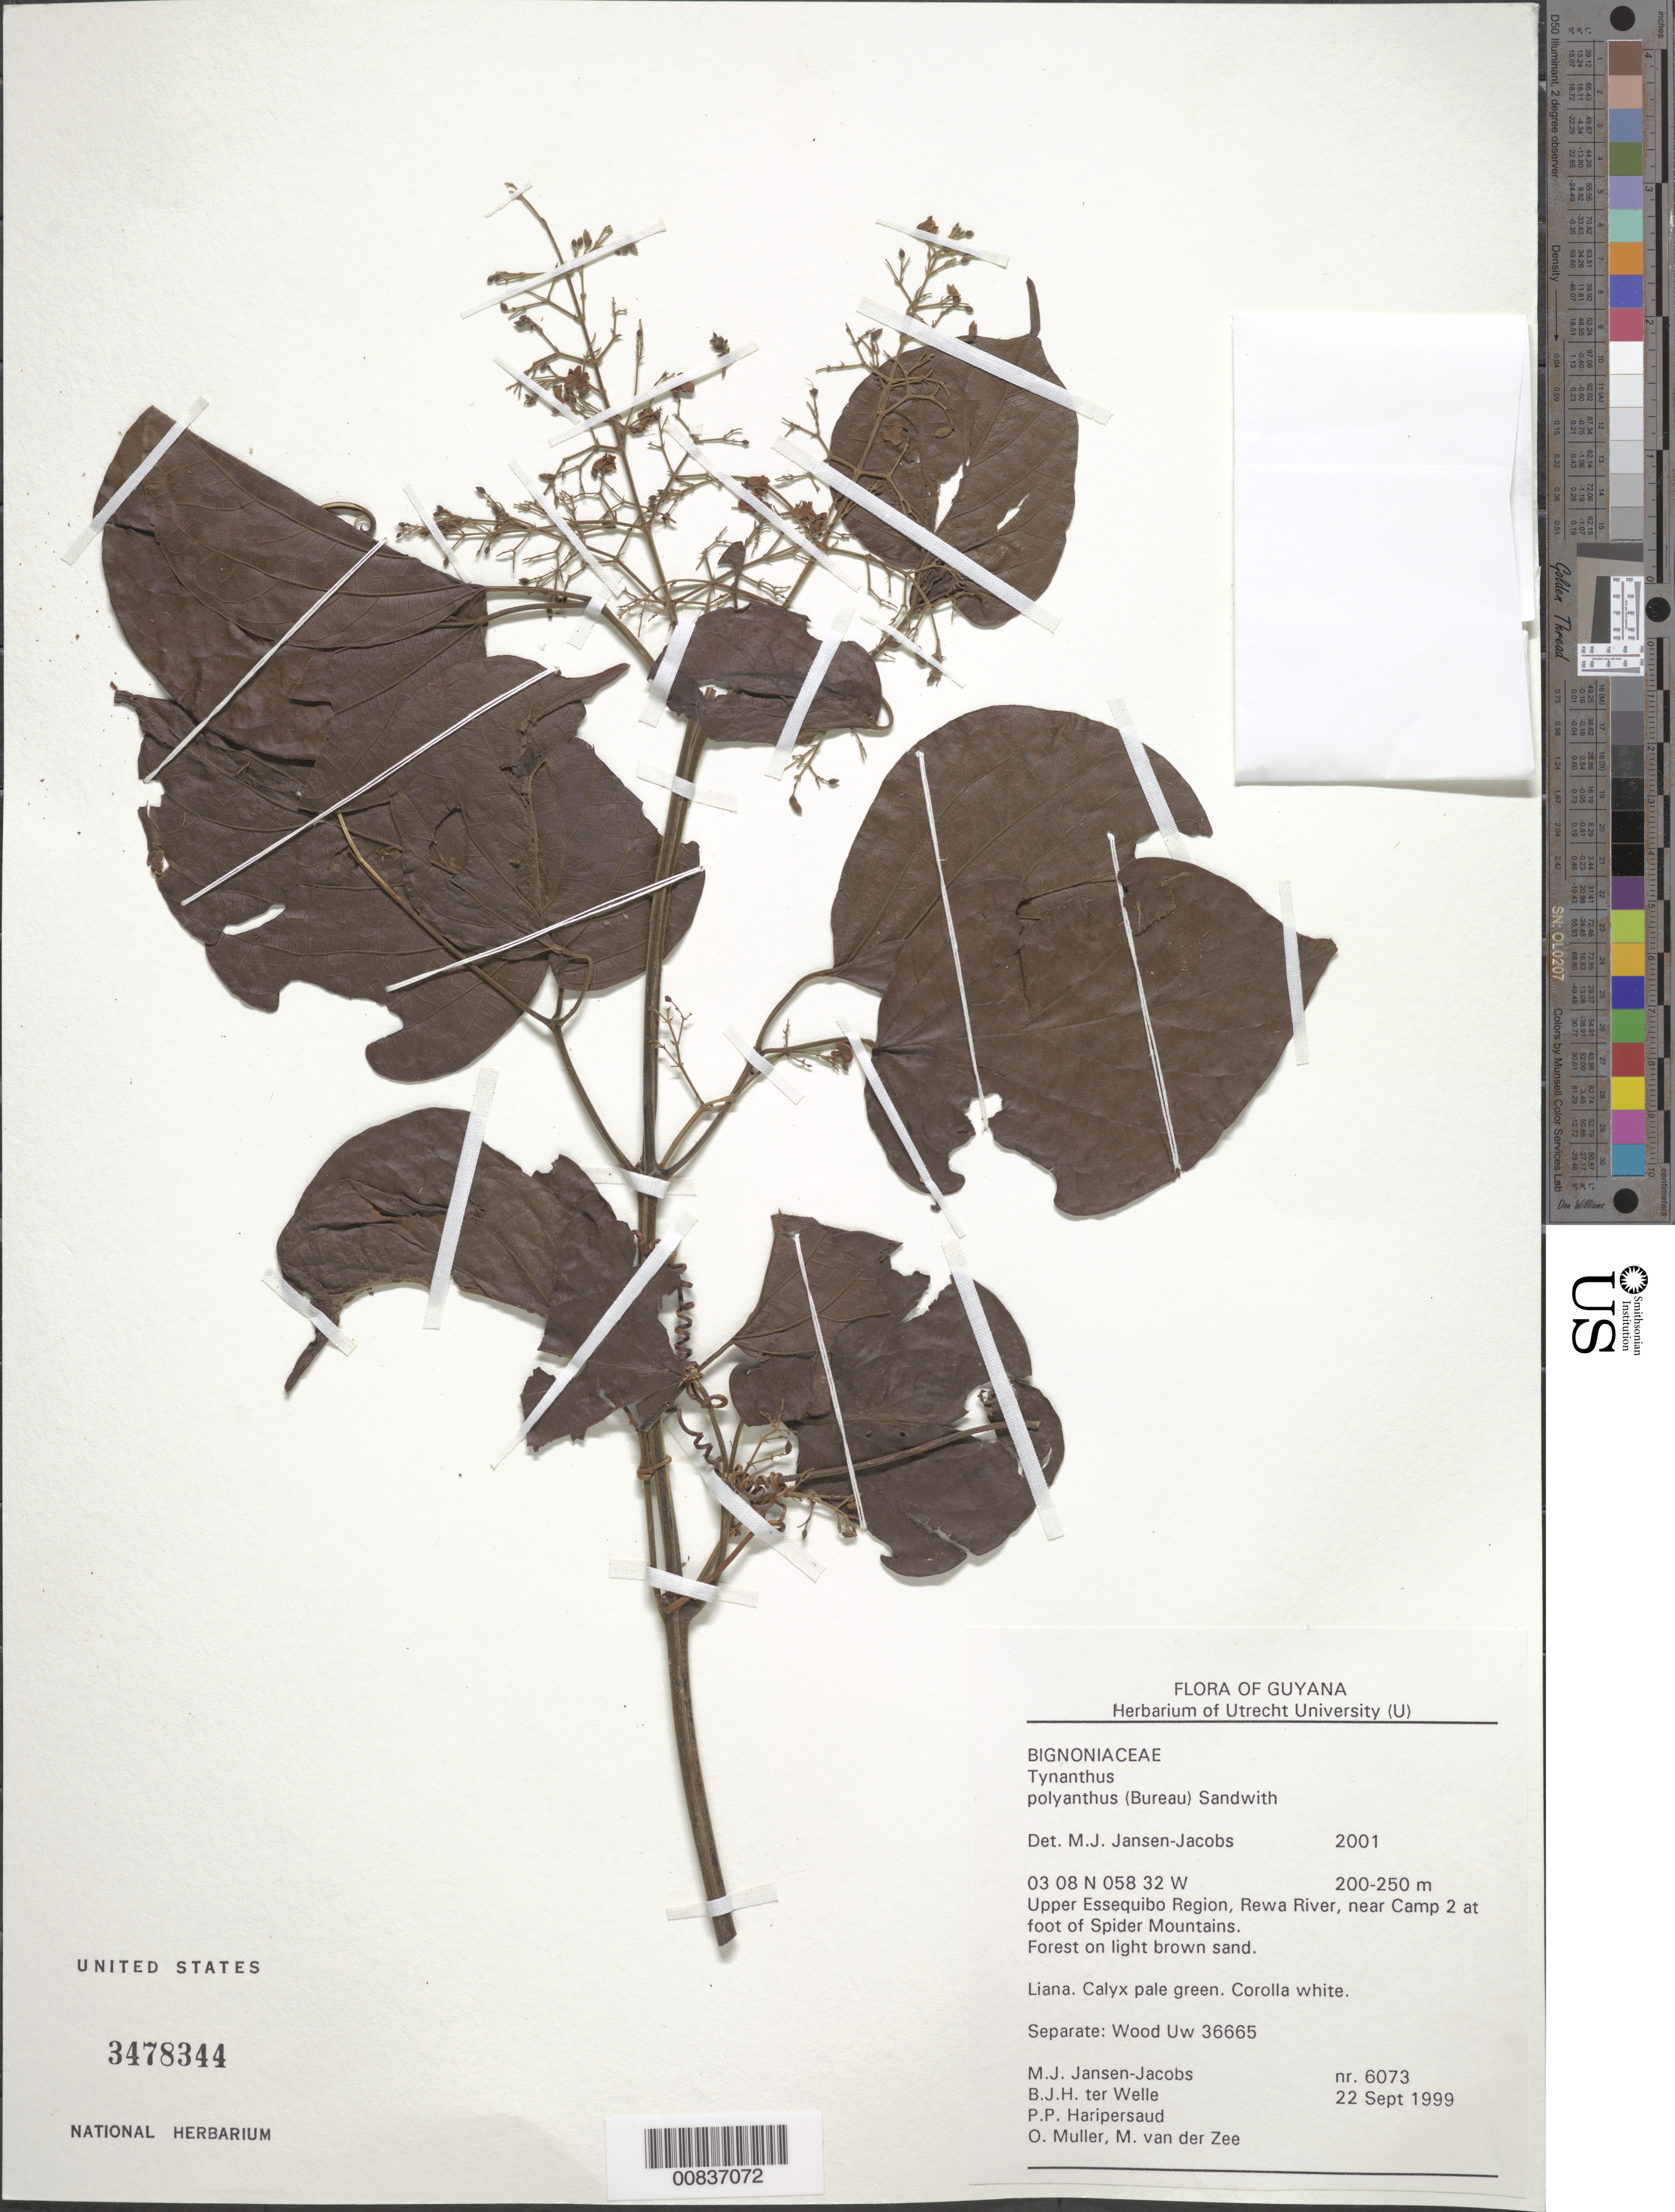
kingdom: Plantae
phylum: Tracheophyta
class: Magnoliopsida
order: Lamiales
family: Bignoniaceae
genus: Tynanthus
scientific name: Tynanthus polyanthus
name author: (Bureau) Sandwith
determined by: Jansen-Jacobs, M. J., (U), Nationaal Herbarium Nederland, Utrecht University branch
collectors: M. J. Jansen-Jacobs, B. Welle, P. Haripersaud, O. Muller & M. van der Zee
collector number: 6073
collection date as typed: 22-Sep-99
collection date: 1999-09-22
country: Guyana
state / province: U. Takutu-U. Essequibo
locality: Rewa River, at foot of Spider Mts., near camp 2, Upper Essequibo Region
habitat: Forest on light brown sand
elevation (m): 200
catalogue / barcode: US 3478344